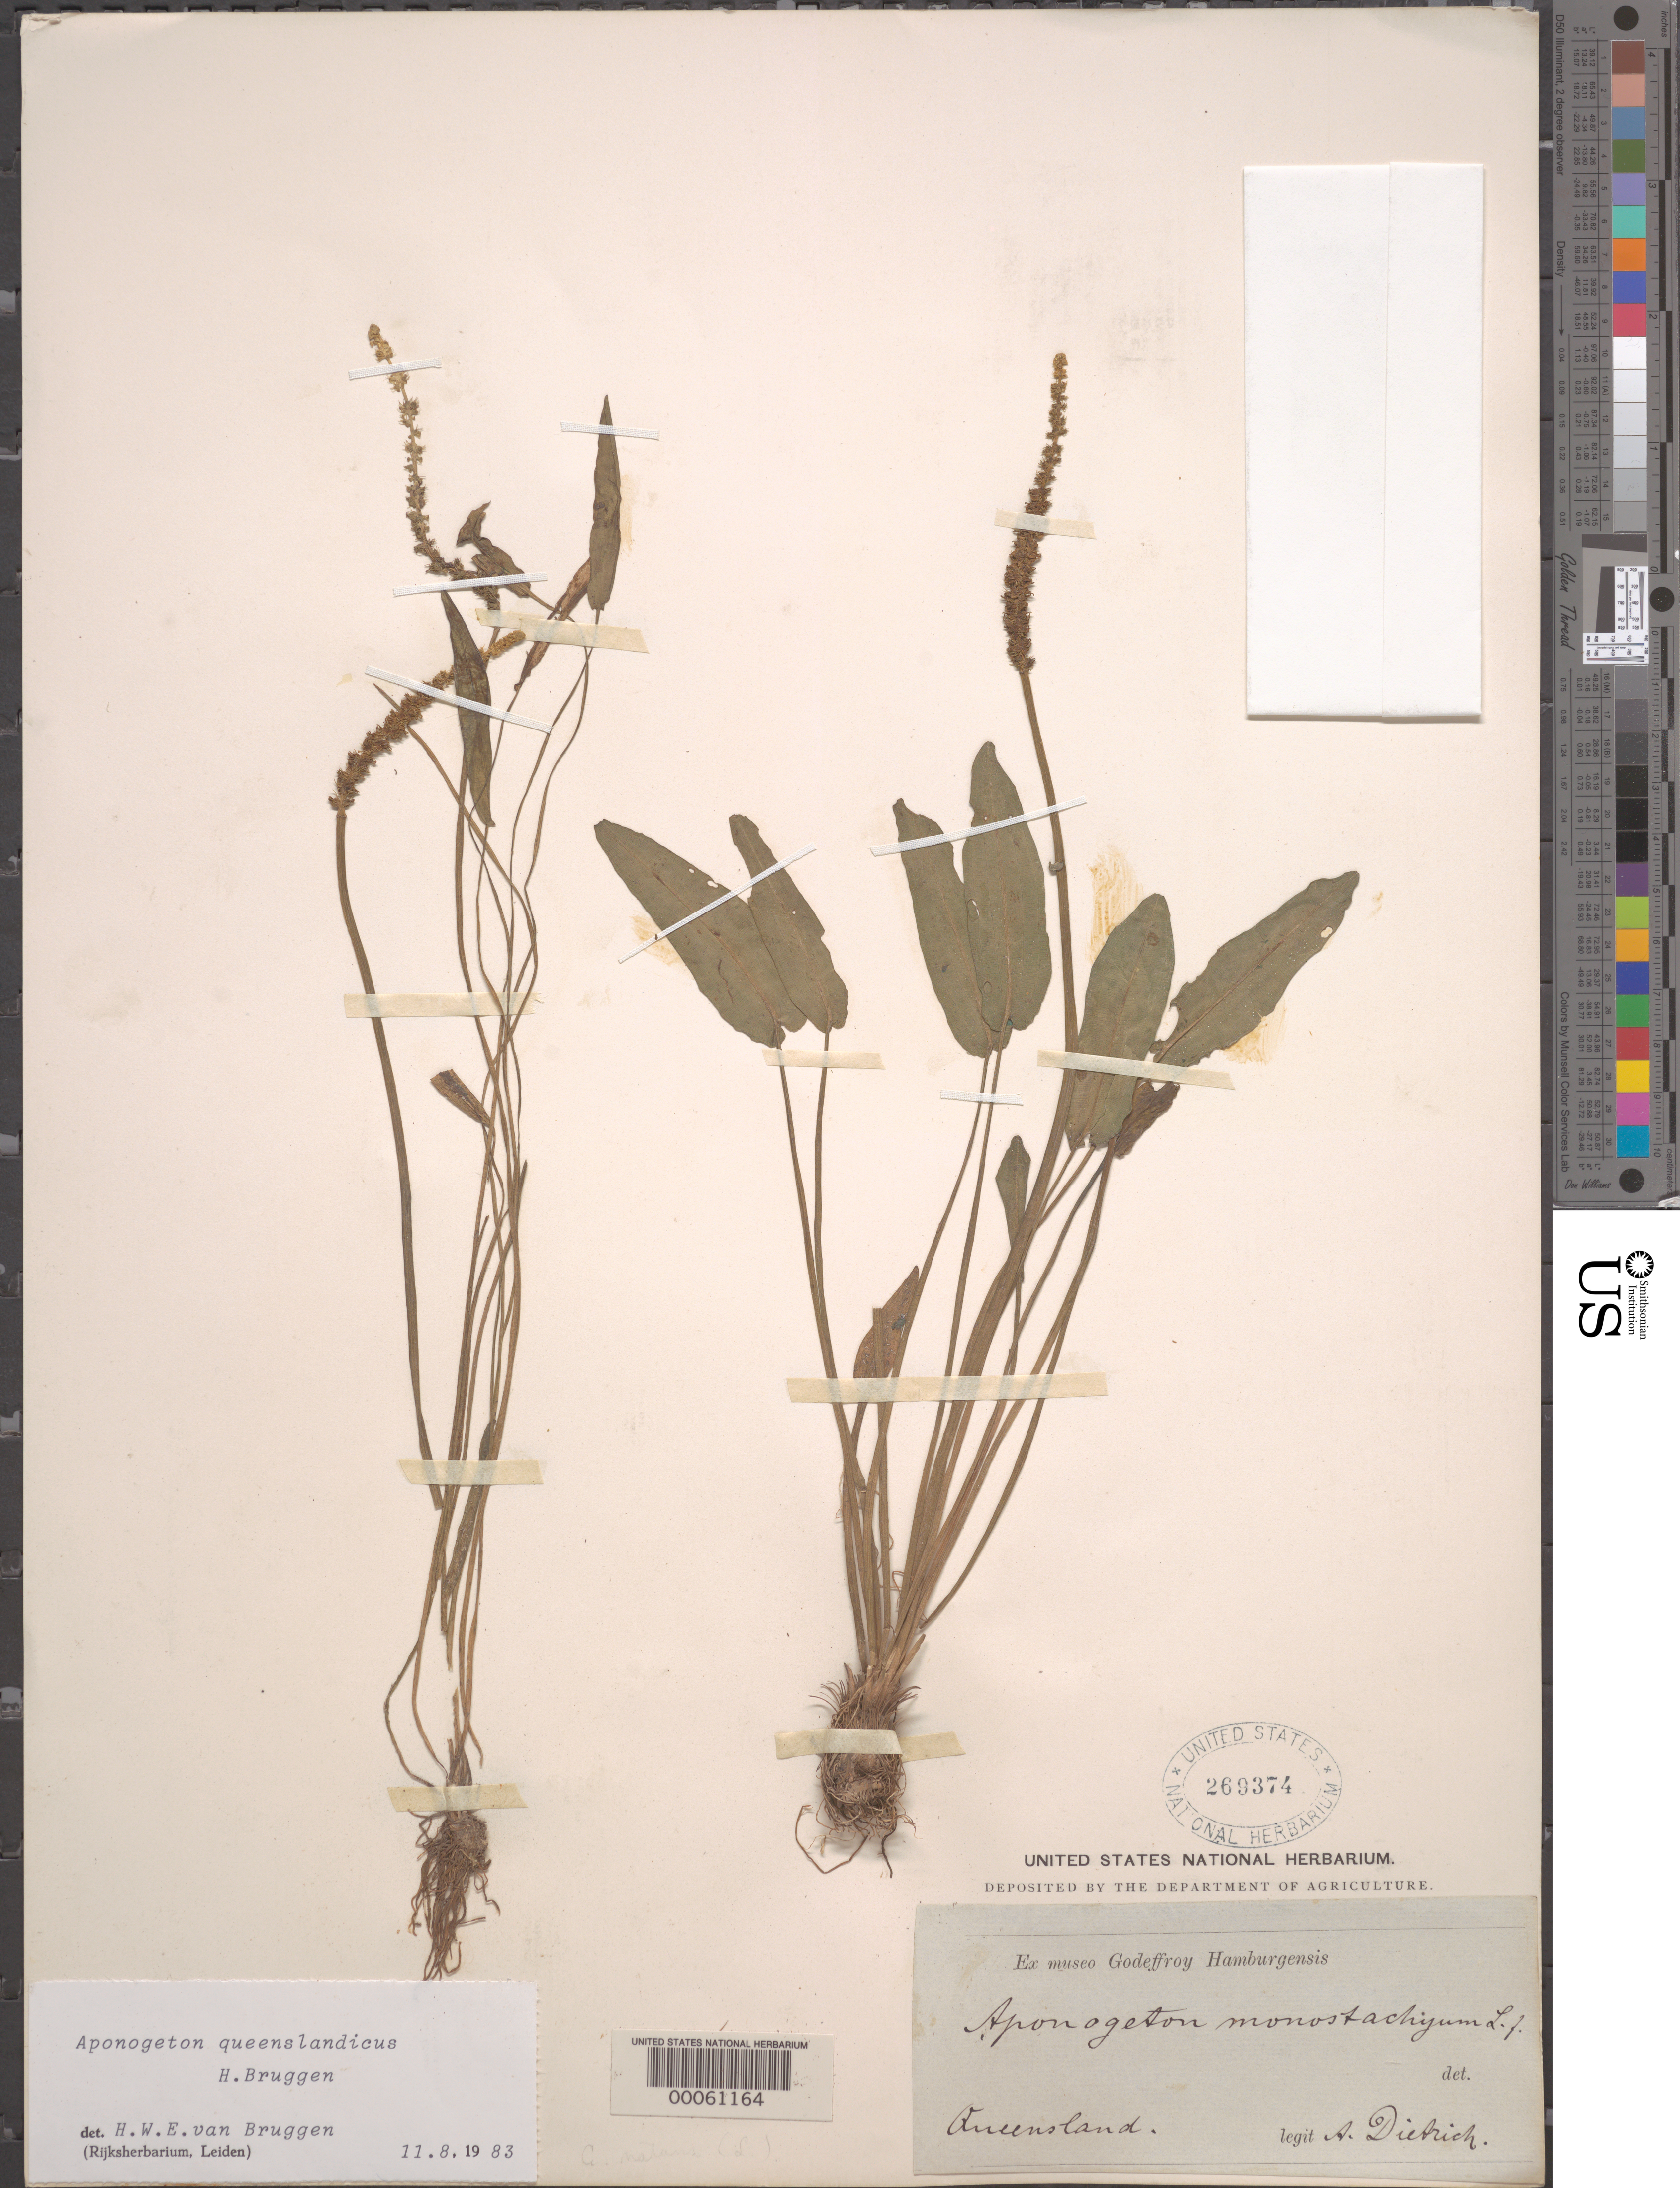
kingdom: Plantae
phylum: Tracheophyta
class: Liliopsida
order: Alismatales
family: Aponogetonaceae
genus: Aponogeton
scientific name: Aponogeton queenslandicus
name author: H. Bruggen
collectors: A. Dietrich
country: Australia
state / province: Queensland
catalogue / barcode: US 269374